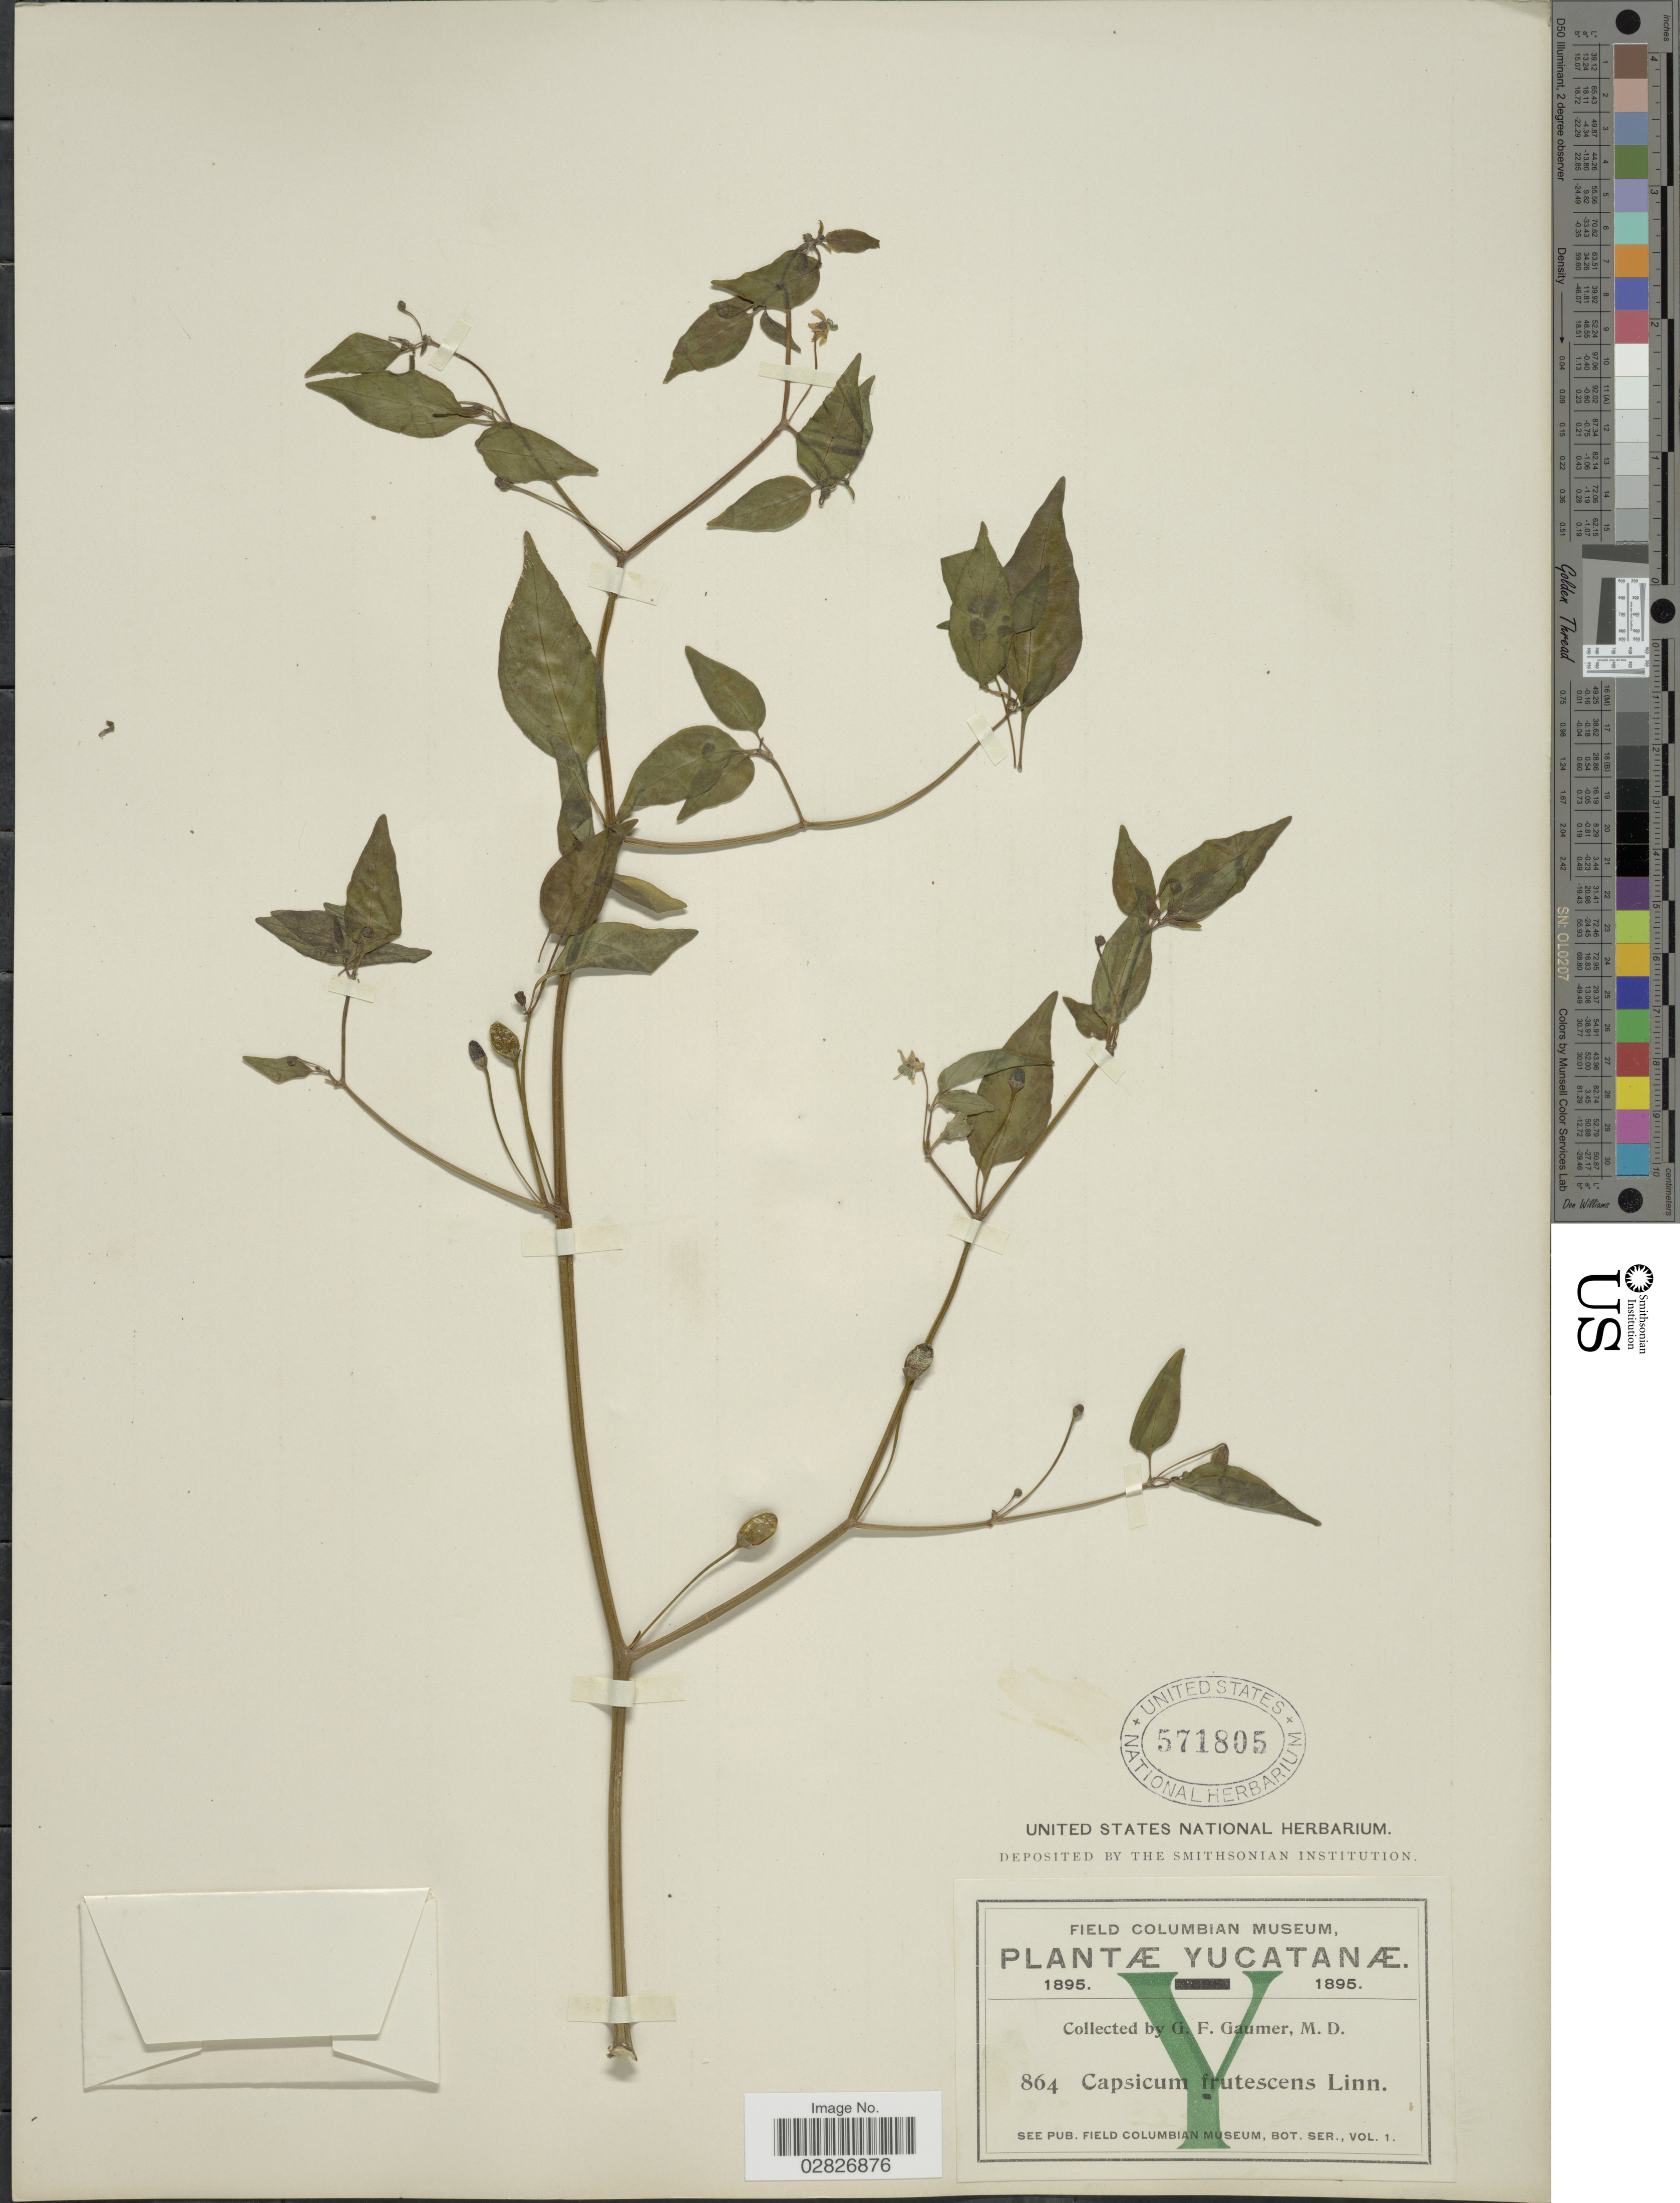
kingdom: Plantae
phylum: Tracheophyta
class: Magnoliopsida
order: Solanales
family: Solanaceae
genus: Capsicum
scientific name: Capsicum frutescens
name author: L.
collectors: G. F. Gaumer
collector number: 864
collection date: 1895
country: Mexico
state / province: Yucatán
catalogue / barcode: US 571805